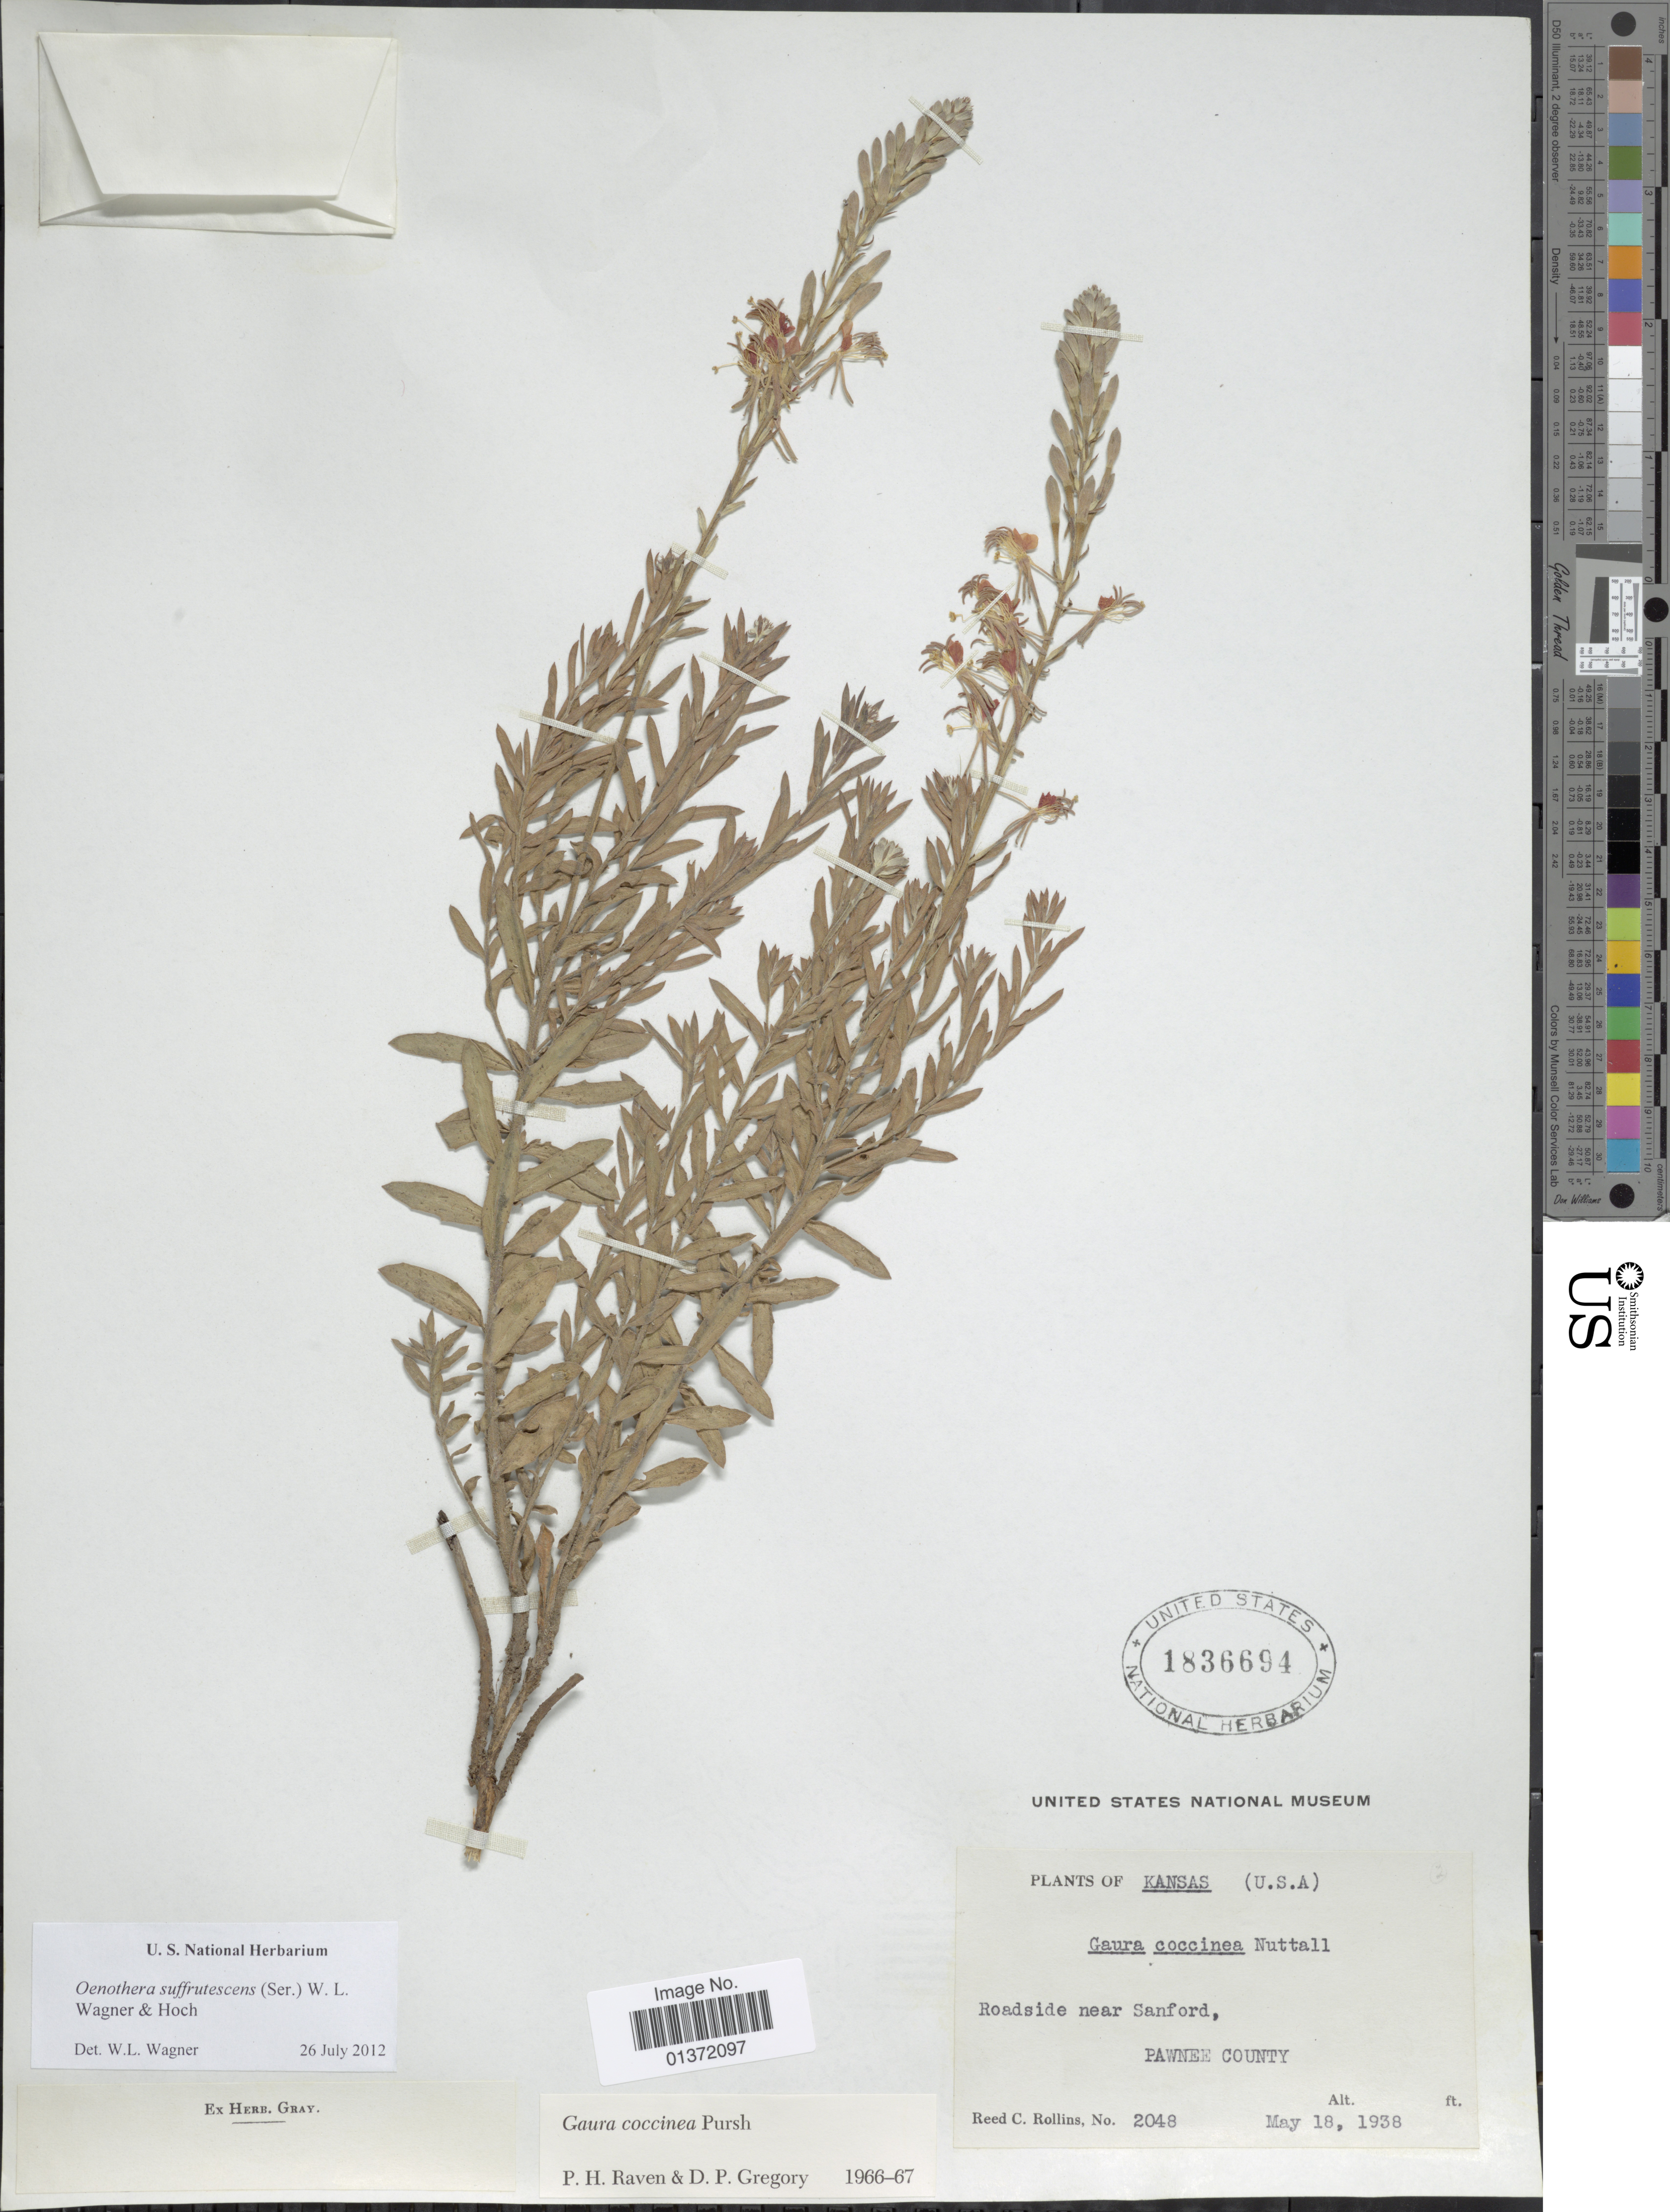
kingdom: Plantae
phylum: Tracheophyta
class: Magnoliopsida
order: Myrtales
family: Onagraceae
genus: Oenothera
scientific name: Oenothera suffrutescens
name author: (Ser.) W.L. Wagner & Hoch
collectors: R. C. Rollins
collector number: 2048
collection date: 1938-05-18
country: United States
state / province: Kansas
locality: Roadside near Sanford, Pawnee County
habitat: roadside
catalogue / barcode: US 1836694